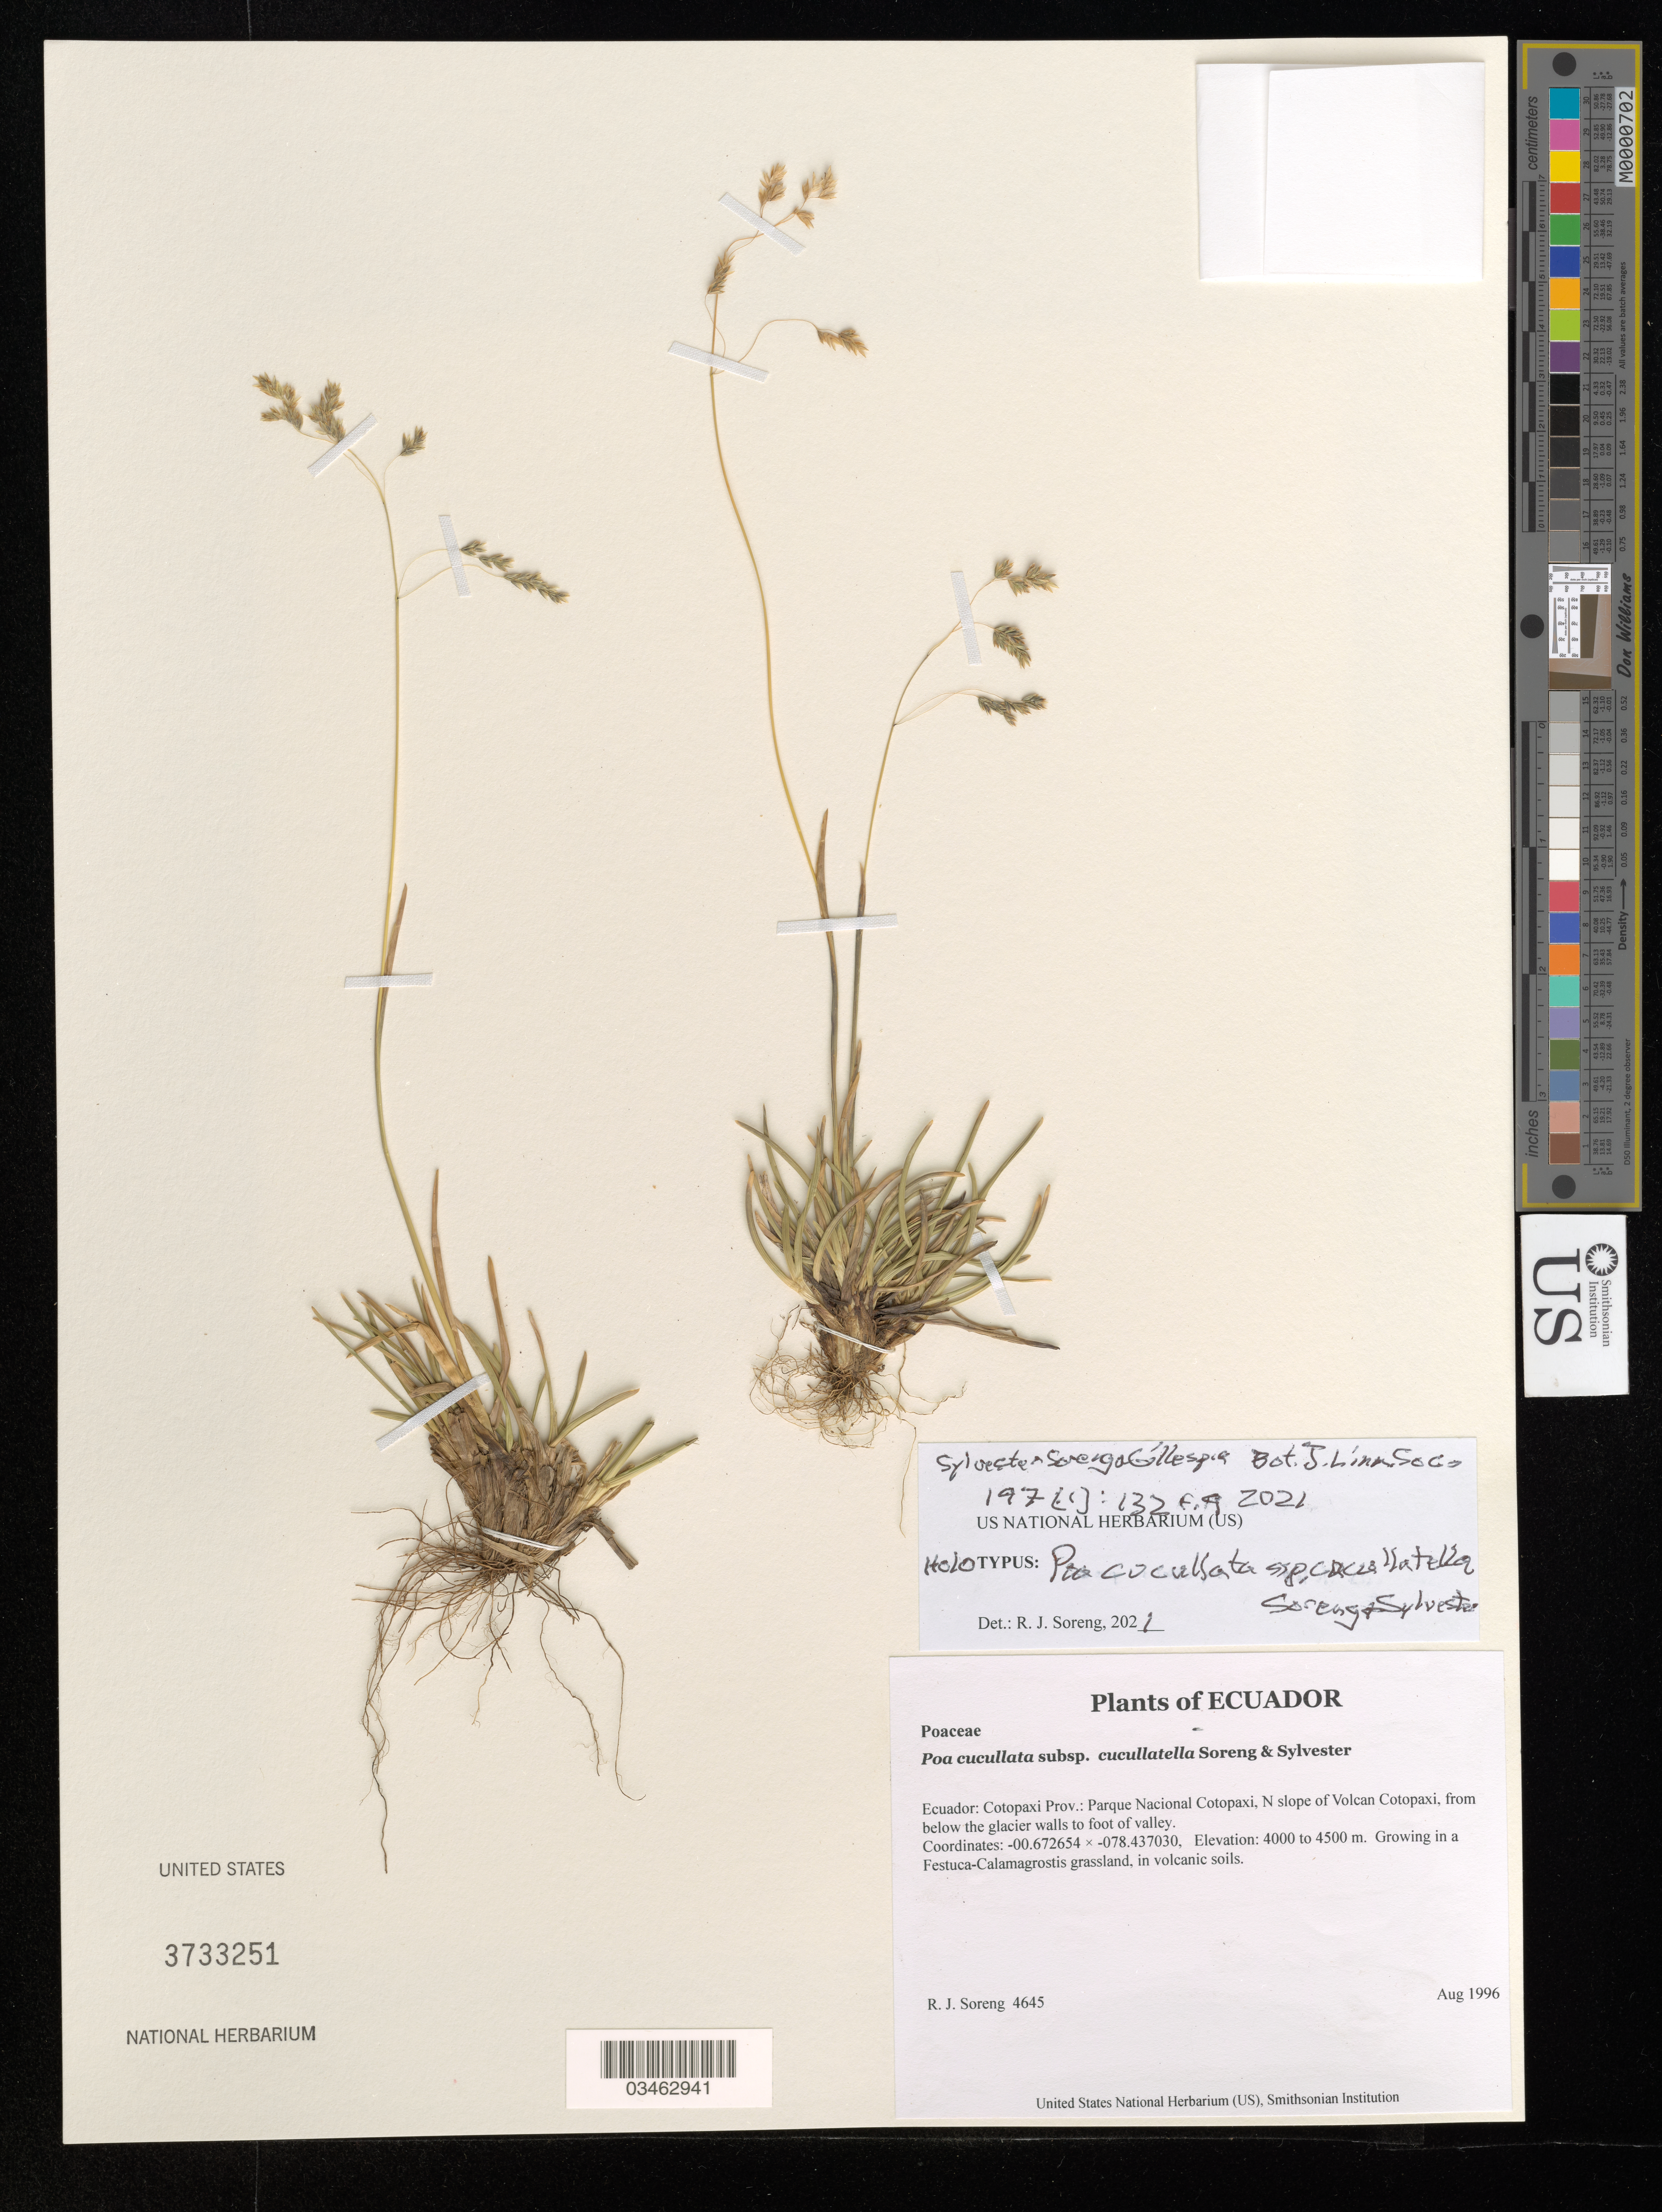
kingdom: Plantae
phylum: Tracheophyta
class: Liliopsida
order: Poales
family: Poaceae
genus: Poa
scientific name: Poa cucullata subsp. cucullatella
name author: Soreng & Sylvester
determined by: Soreng, Robert J., Research Associate (BOT), Smithsonian Institution - National Museum of Natural History (UNITED STATES)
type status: Holotype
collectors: R. J. Soreng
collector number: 4645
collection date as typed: Aug 1996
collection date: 1996-08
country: Ecuador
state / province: Cotopaxi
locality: Parque Nacional Cotopaxi, N slope of Volcan Cotopaxi, from below the glacier walls to foot of valley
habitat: from below the glacier walls to foot of valley. Growing in a Festuca-Calamagrostis grassland, in volcanic soils.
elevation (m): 4000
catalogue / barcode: US 3733251